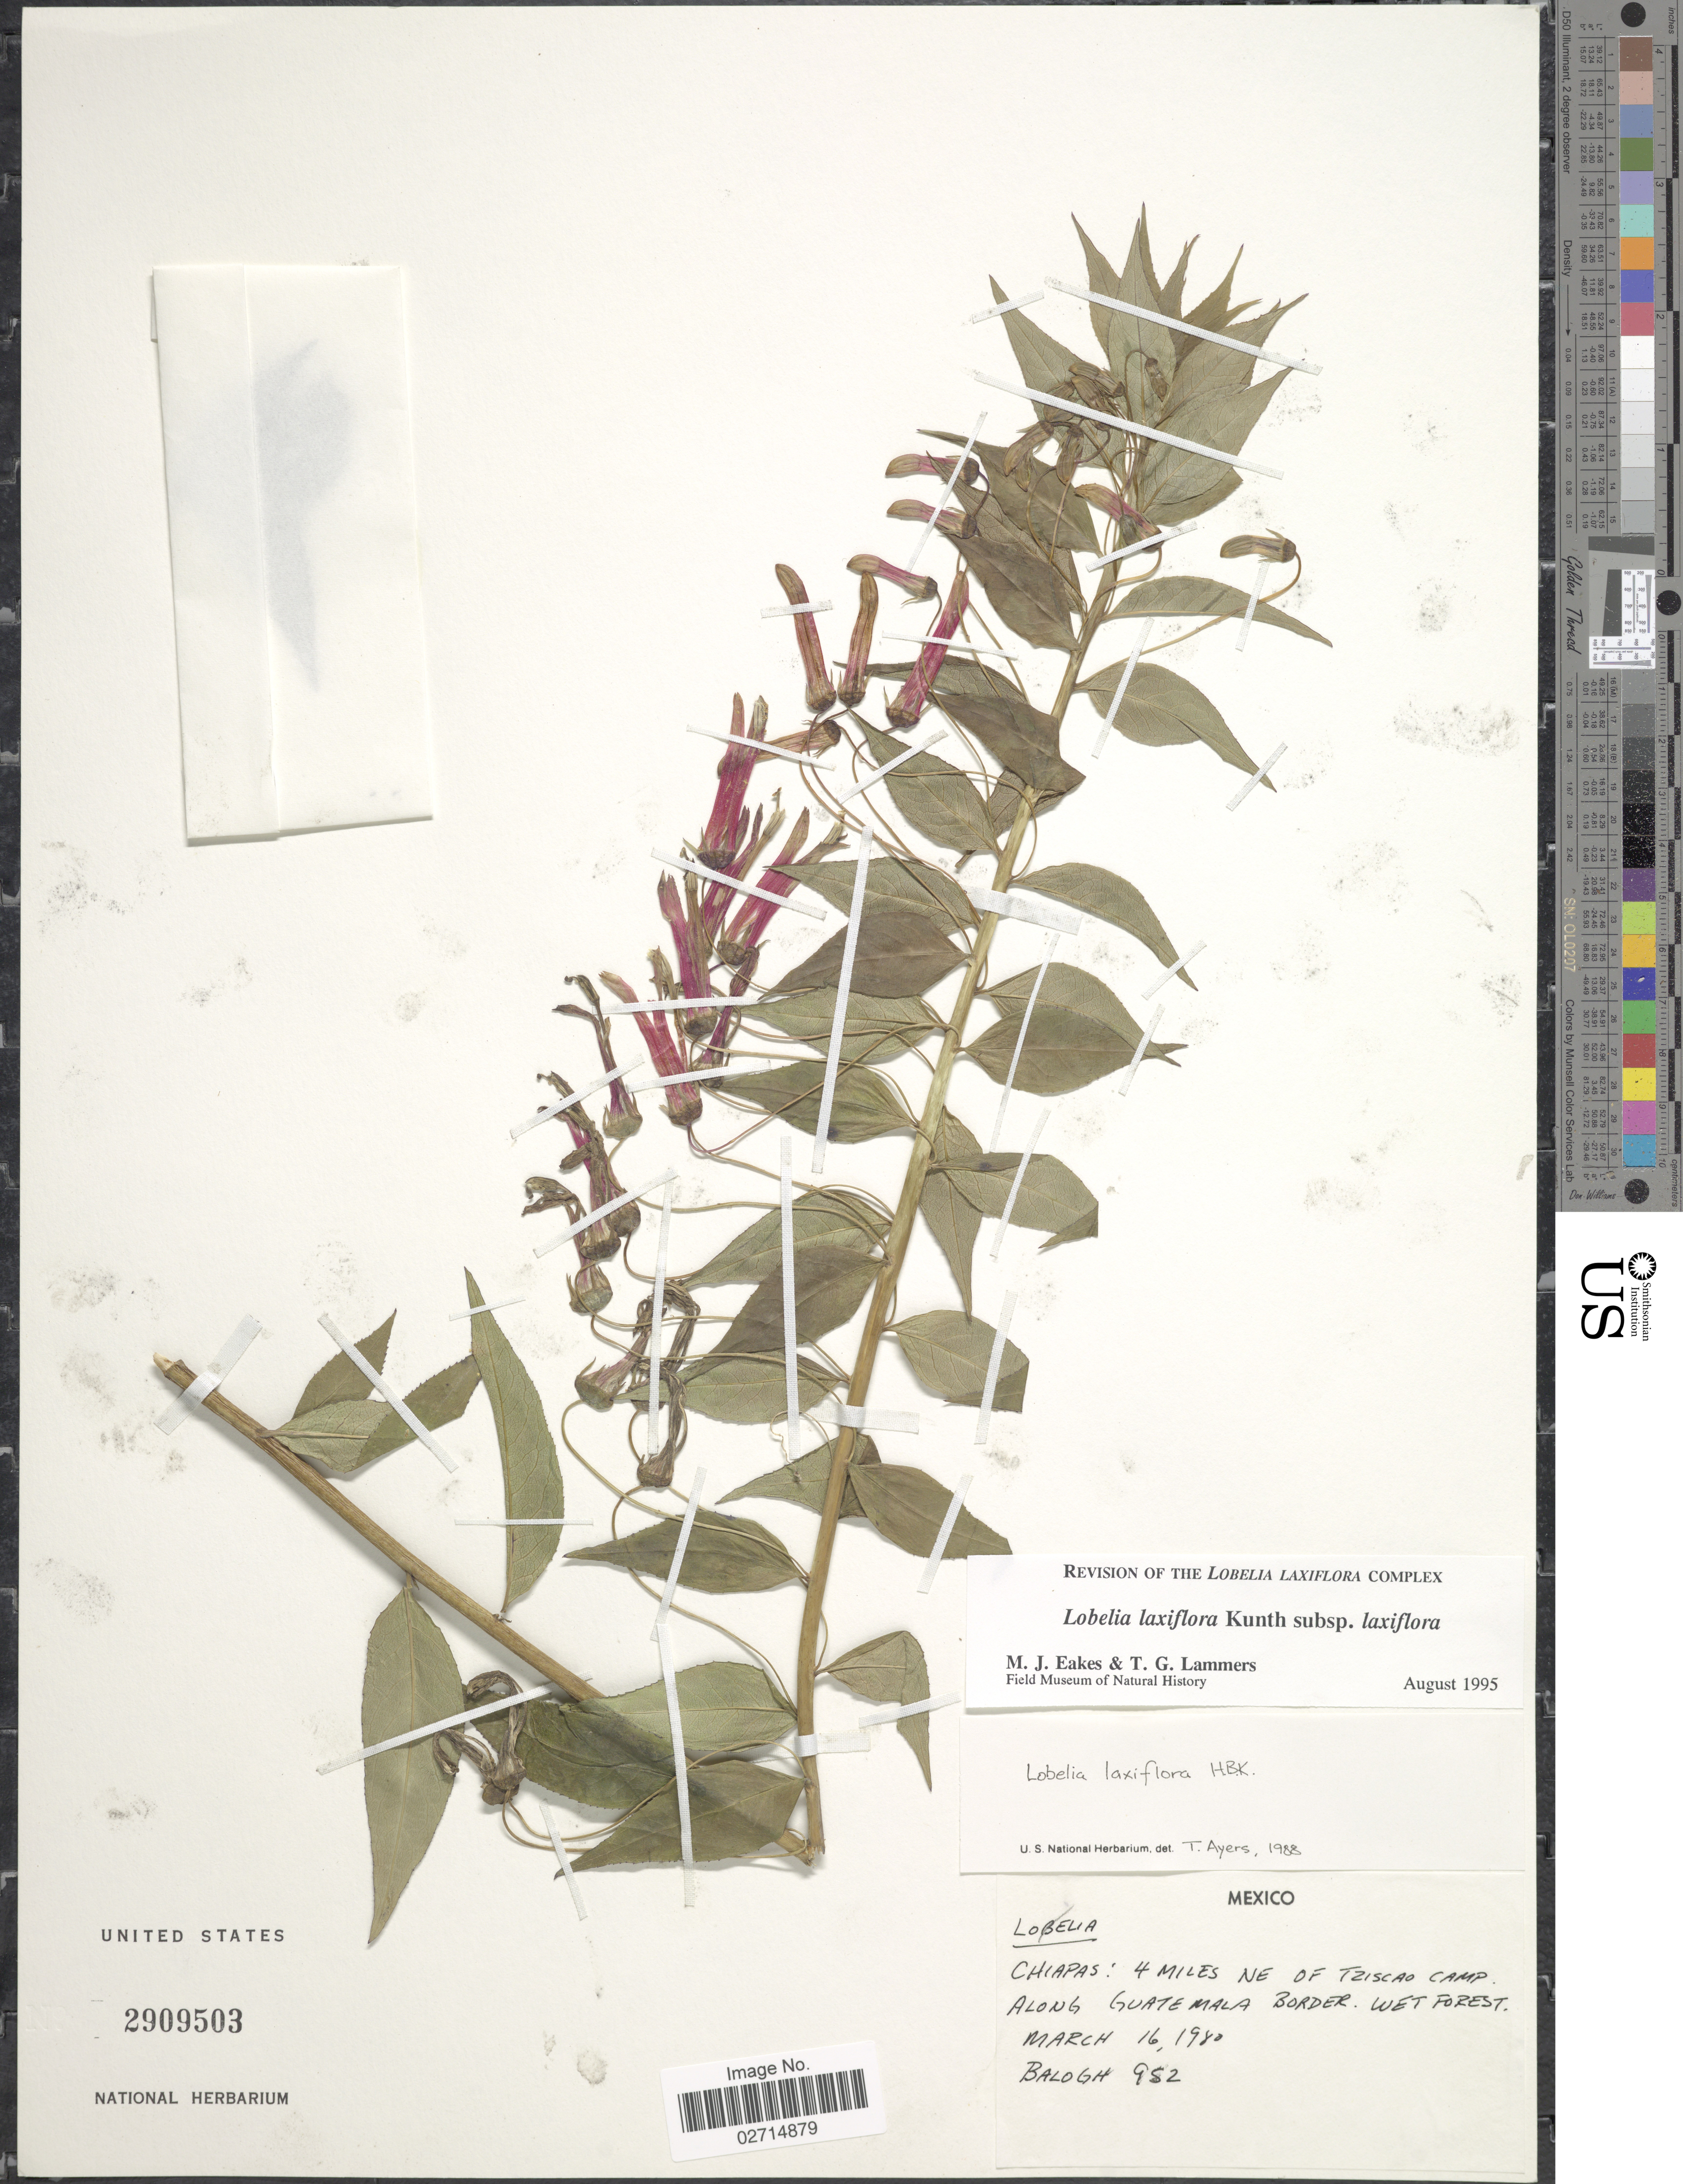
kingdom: Plantae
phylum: Tracheophyta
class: Magnoliopsida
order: Asterales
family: Campanulaceae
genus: Lobelia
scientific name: Lobelia laxiflora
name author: Kunth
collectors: -. Balogh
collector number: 952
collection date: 1980-03-16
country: Mexico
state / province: Chiapas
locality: Chiapas: 4 miles NE of Tziscao Camp, along Guatemala Border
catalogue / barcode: US 2909503